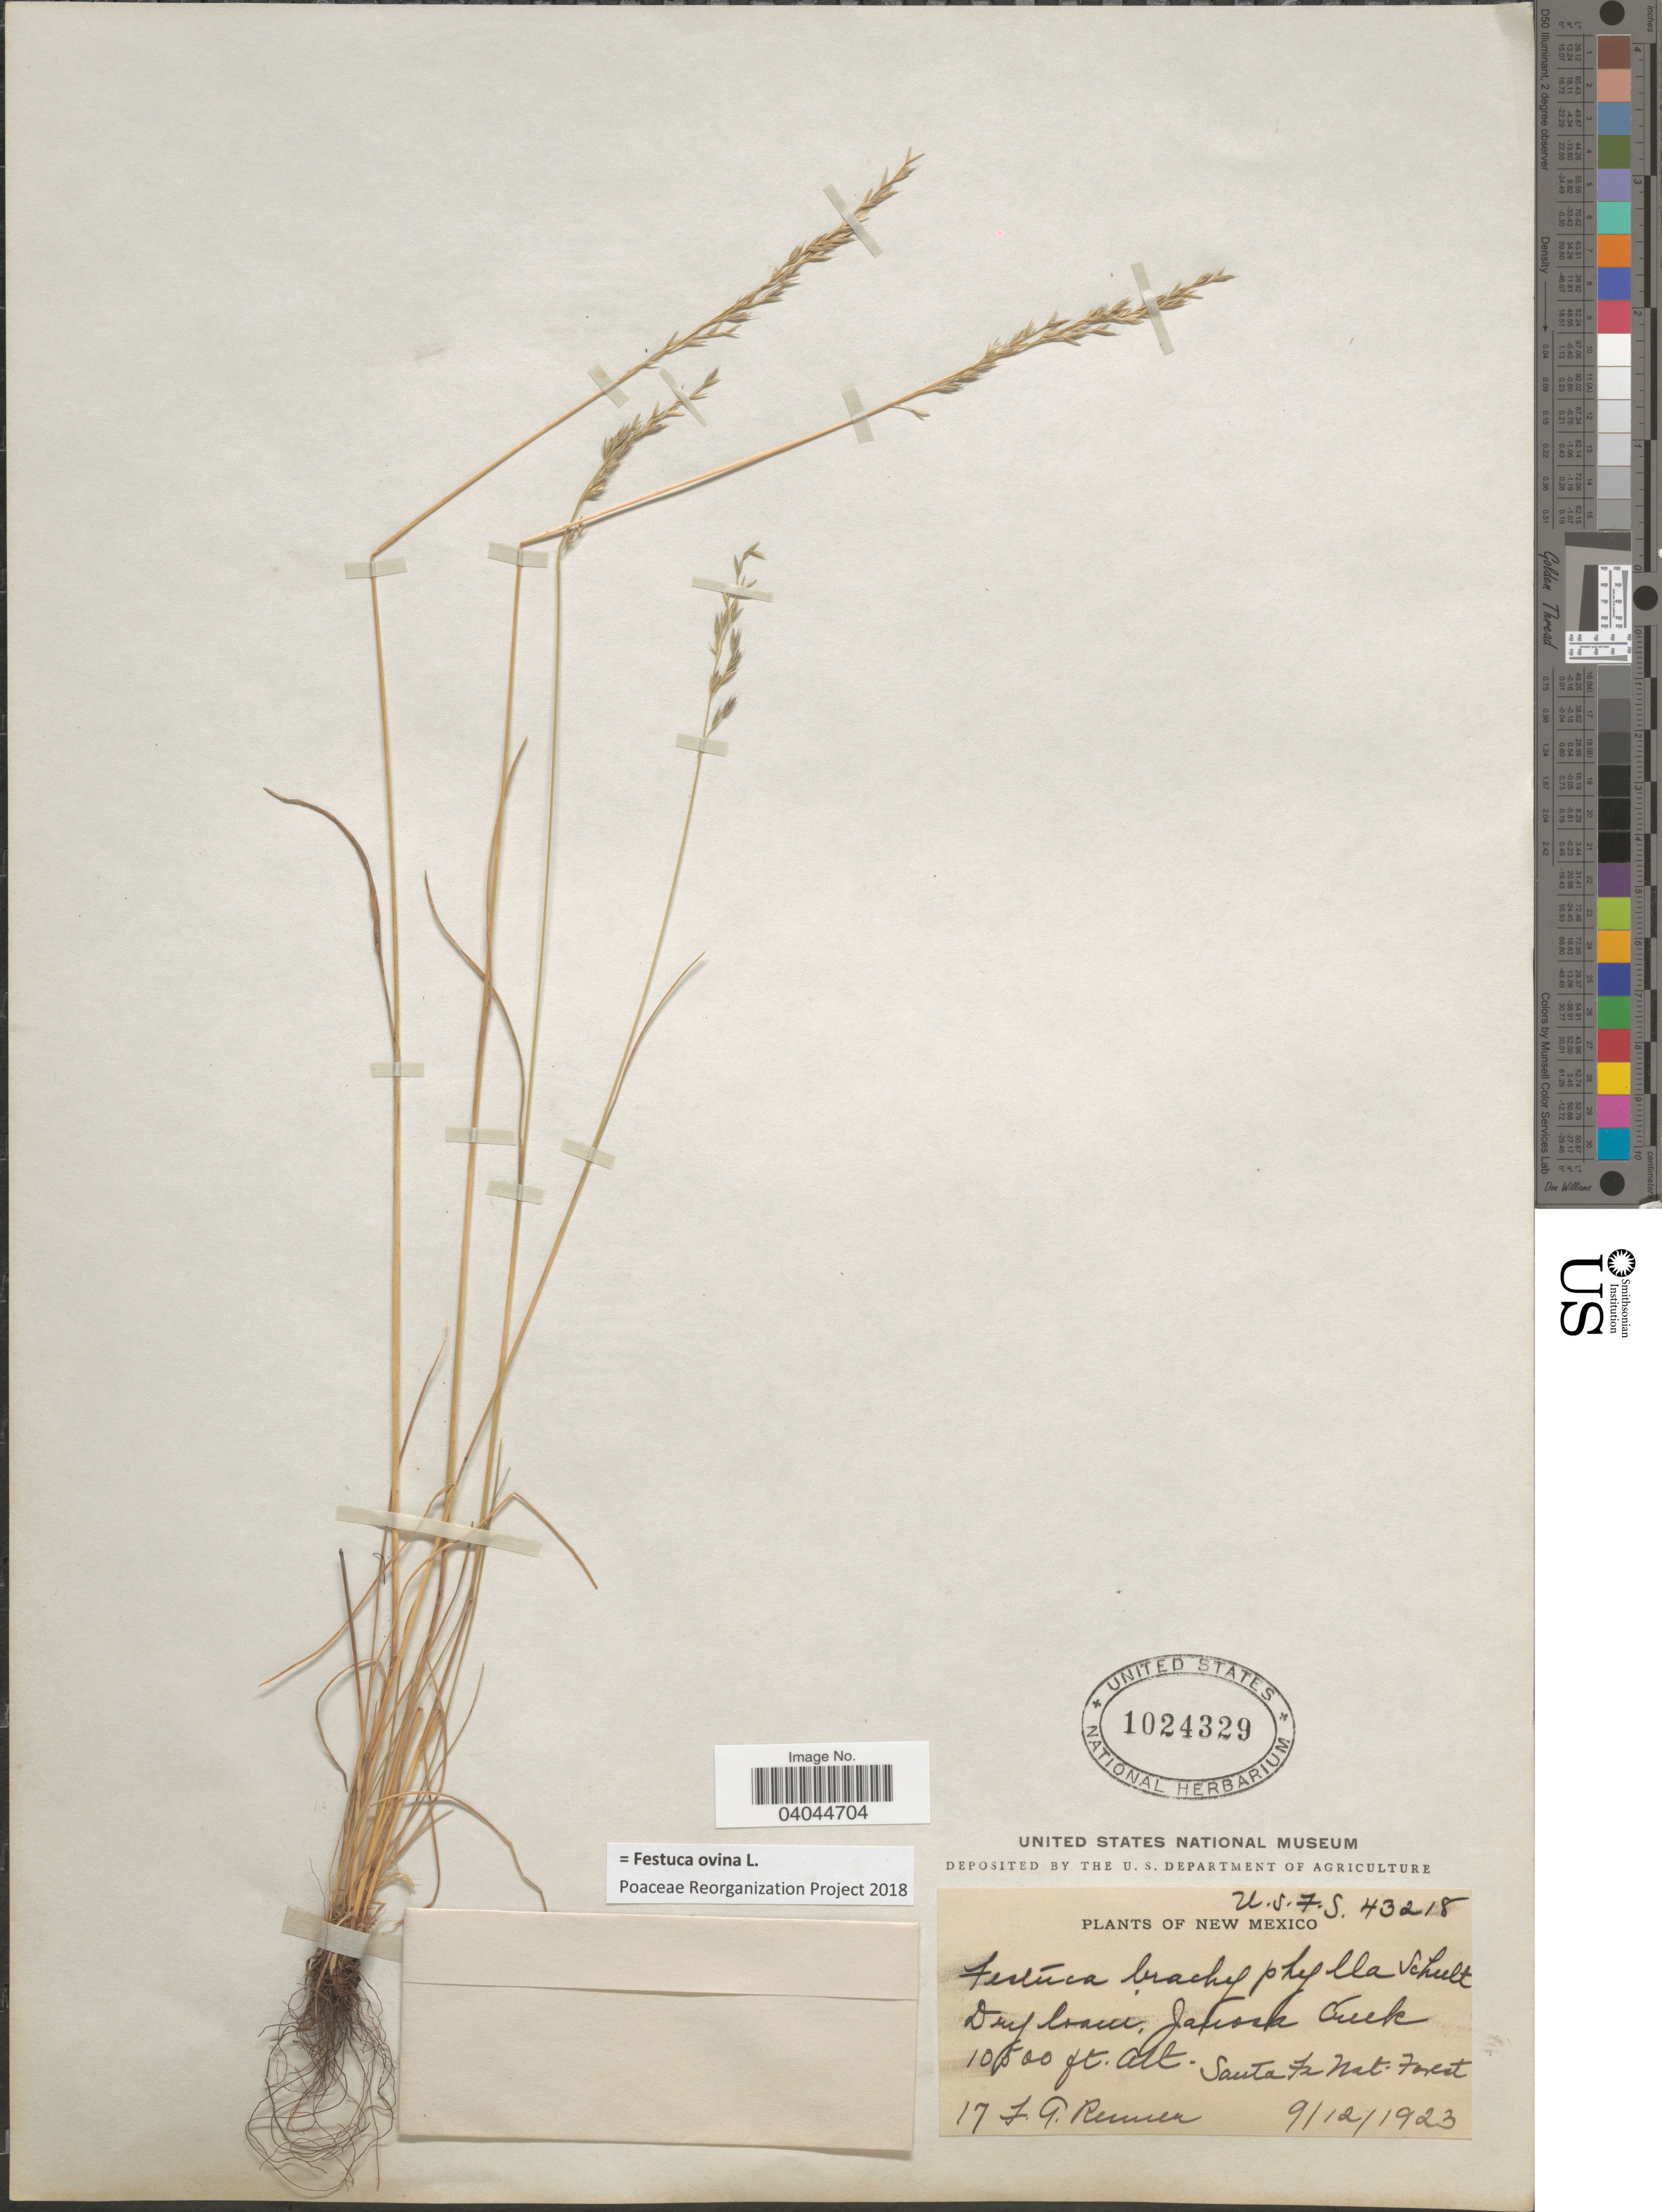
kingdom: Plantae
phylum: Tracheophyta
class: Liliopsida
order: Poales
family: Poaceae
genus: Festuca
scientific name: Festuca ovina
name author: L.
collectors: F. Renner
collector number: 17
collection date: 1923-09-12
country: United States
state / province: New Mexico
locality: Jarosa Creek. Santa Fe Nat. Forest.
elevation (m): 3200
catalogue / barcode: US 1024329